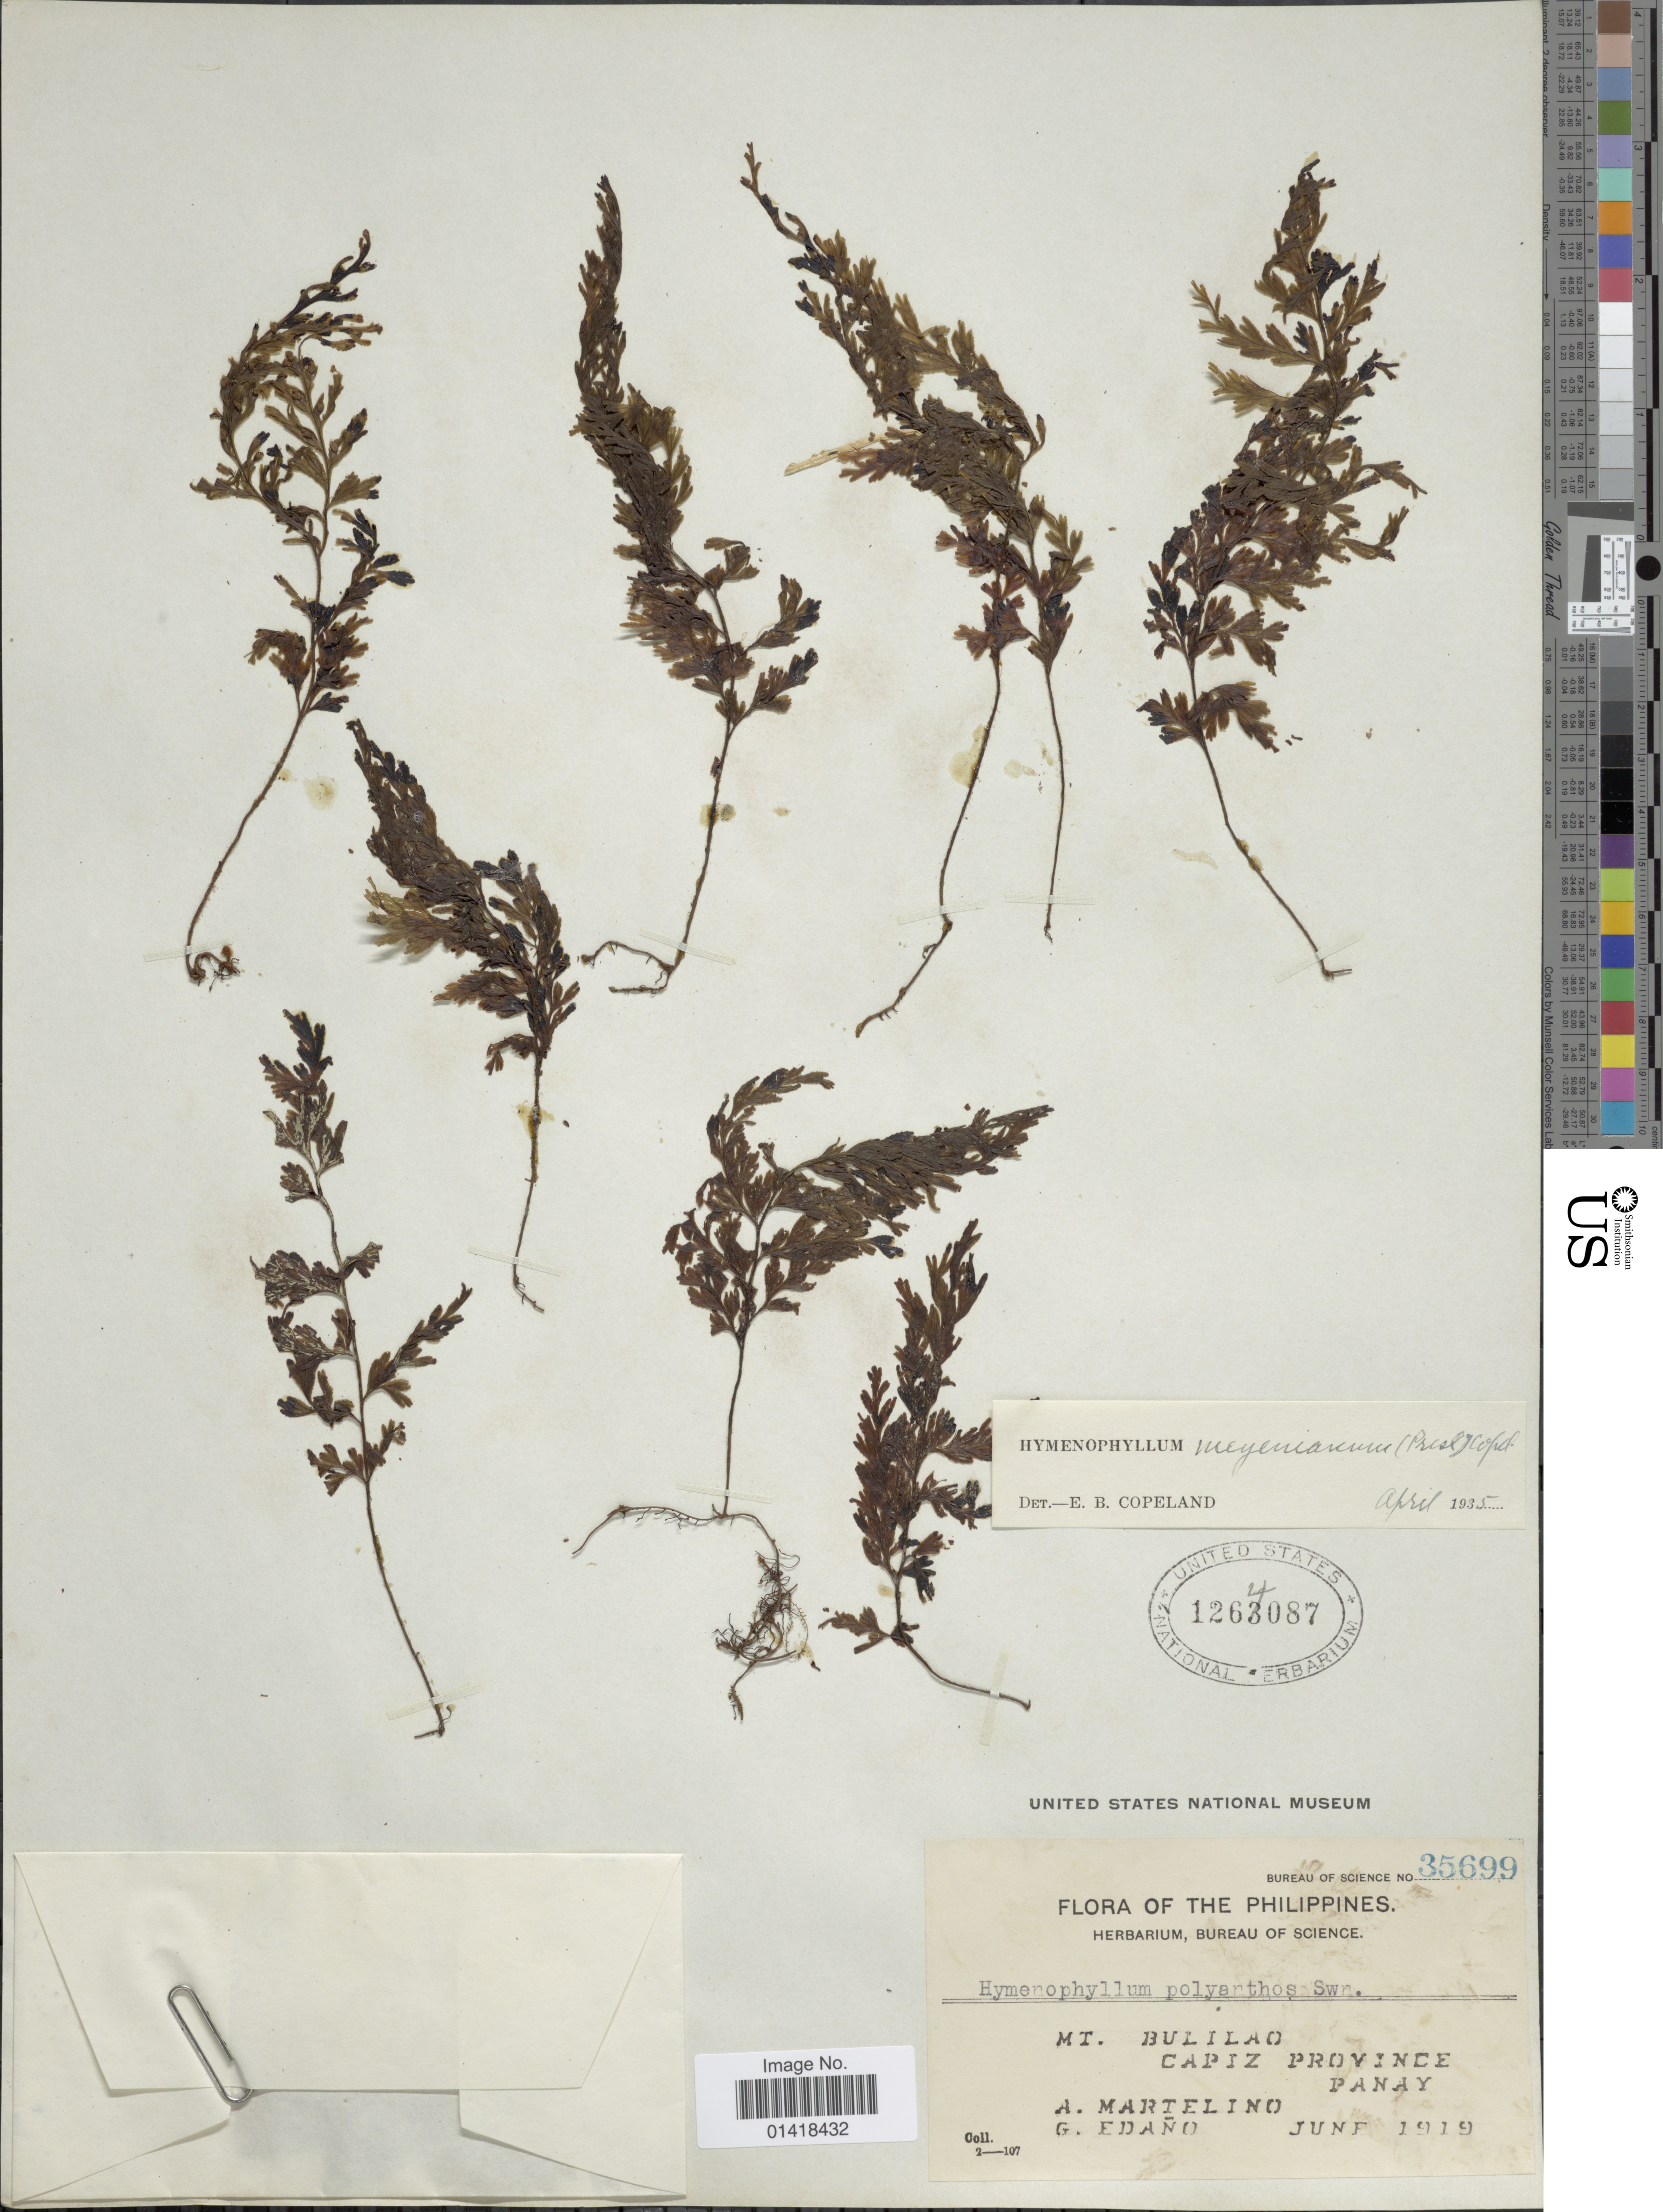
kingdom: Plantae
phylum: Tracheophyta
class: Polypodiopsida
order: Hymenophyllales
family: Hymenophyllaceae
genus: Hymenophyllum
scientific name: Hymenophyllum meyenianum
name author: (C. Presl) Copel.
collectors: A. Matelino & G. Edaño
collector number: Bureau of Science 35699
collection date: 1919-06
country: Philippines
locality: The Philippines. Mt. Bulilao. Capiz Province, Panay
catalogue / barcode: US 1264087